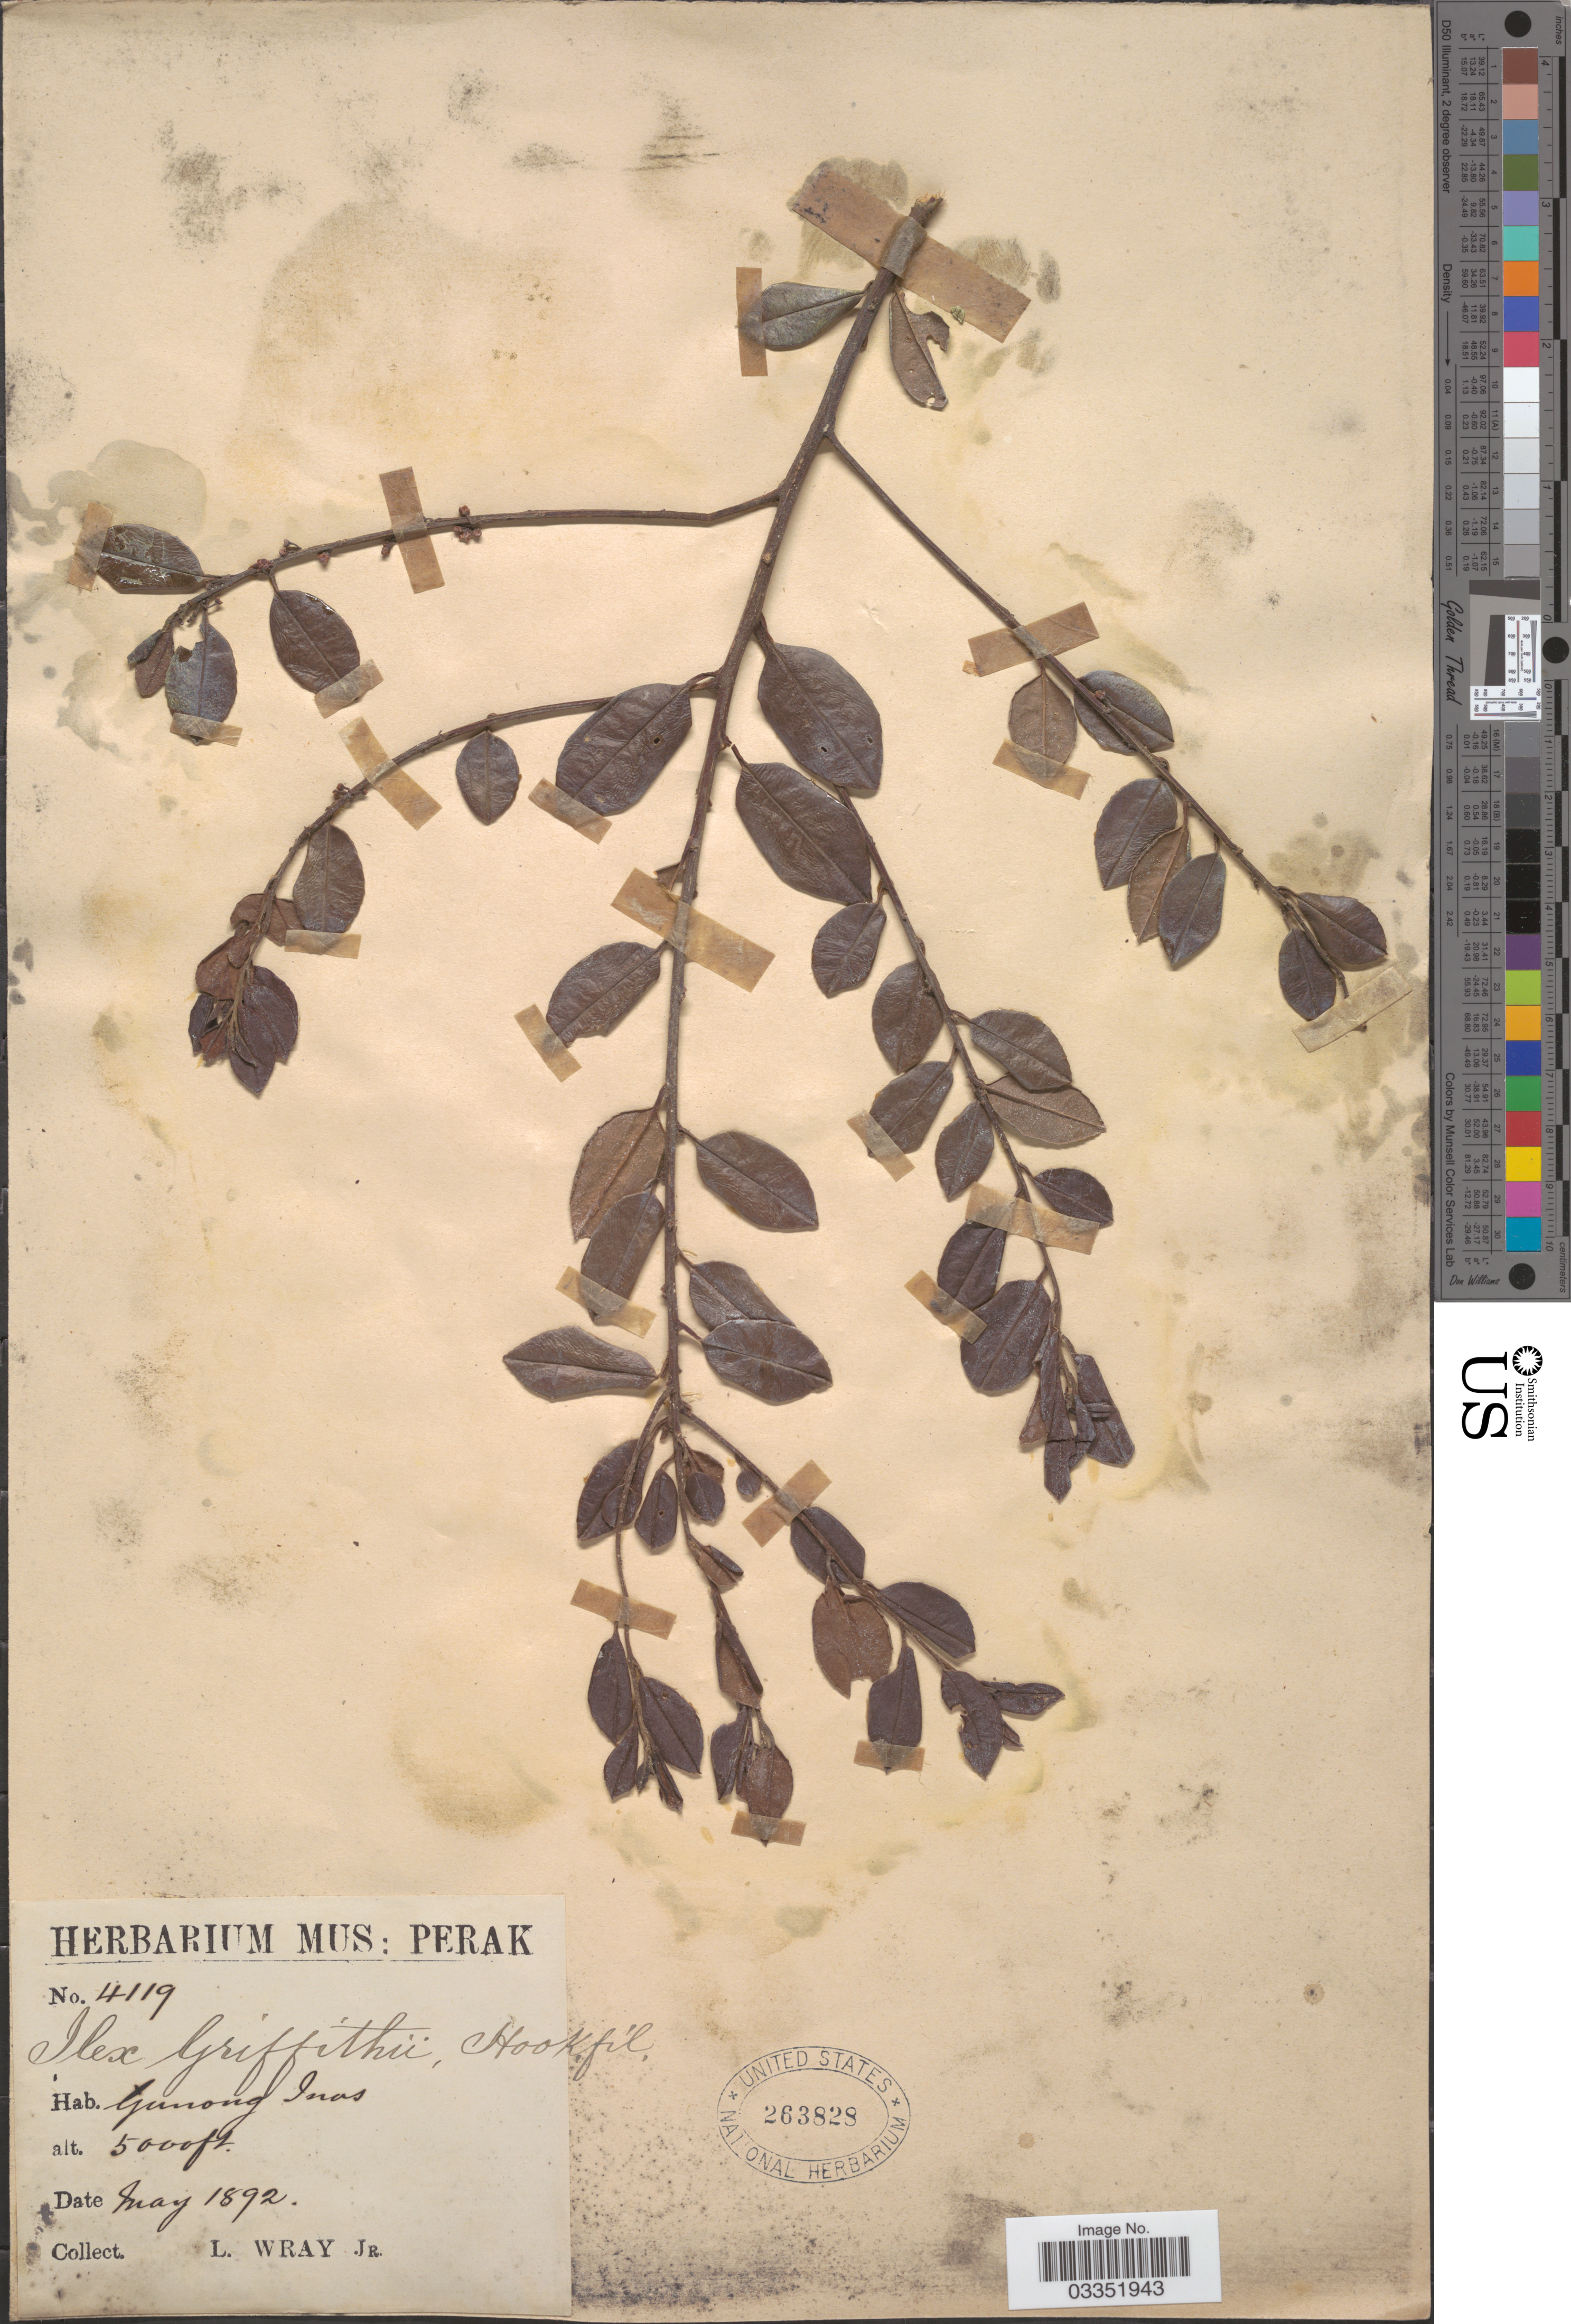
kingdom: Plantae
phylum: Tracheophyta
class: Magnoliopsida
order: Aquifoliales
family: Aquifoliaceae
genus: Ilex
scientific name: Ilex griffithii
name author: Hook. f.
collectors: L. Wray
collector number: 4119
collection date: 1892-05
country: Malaysia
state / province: Perak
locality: Gunong Inas.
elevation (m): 1524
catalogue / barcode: US 263828